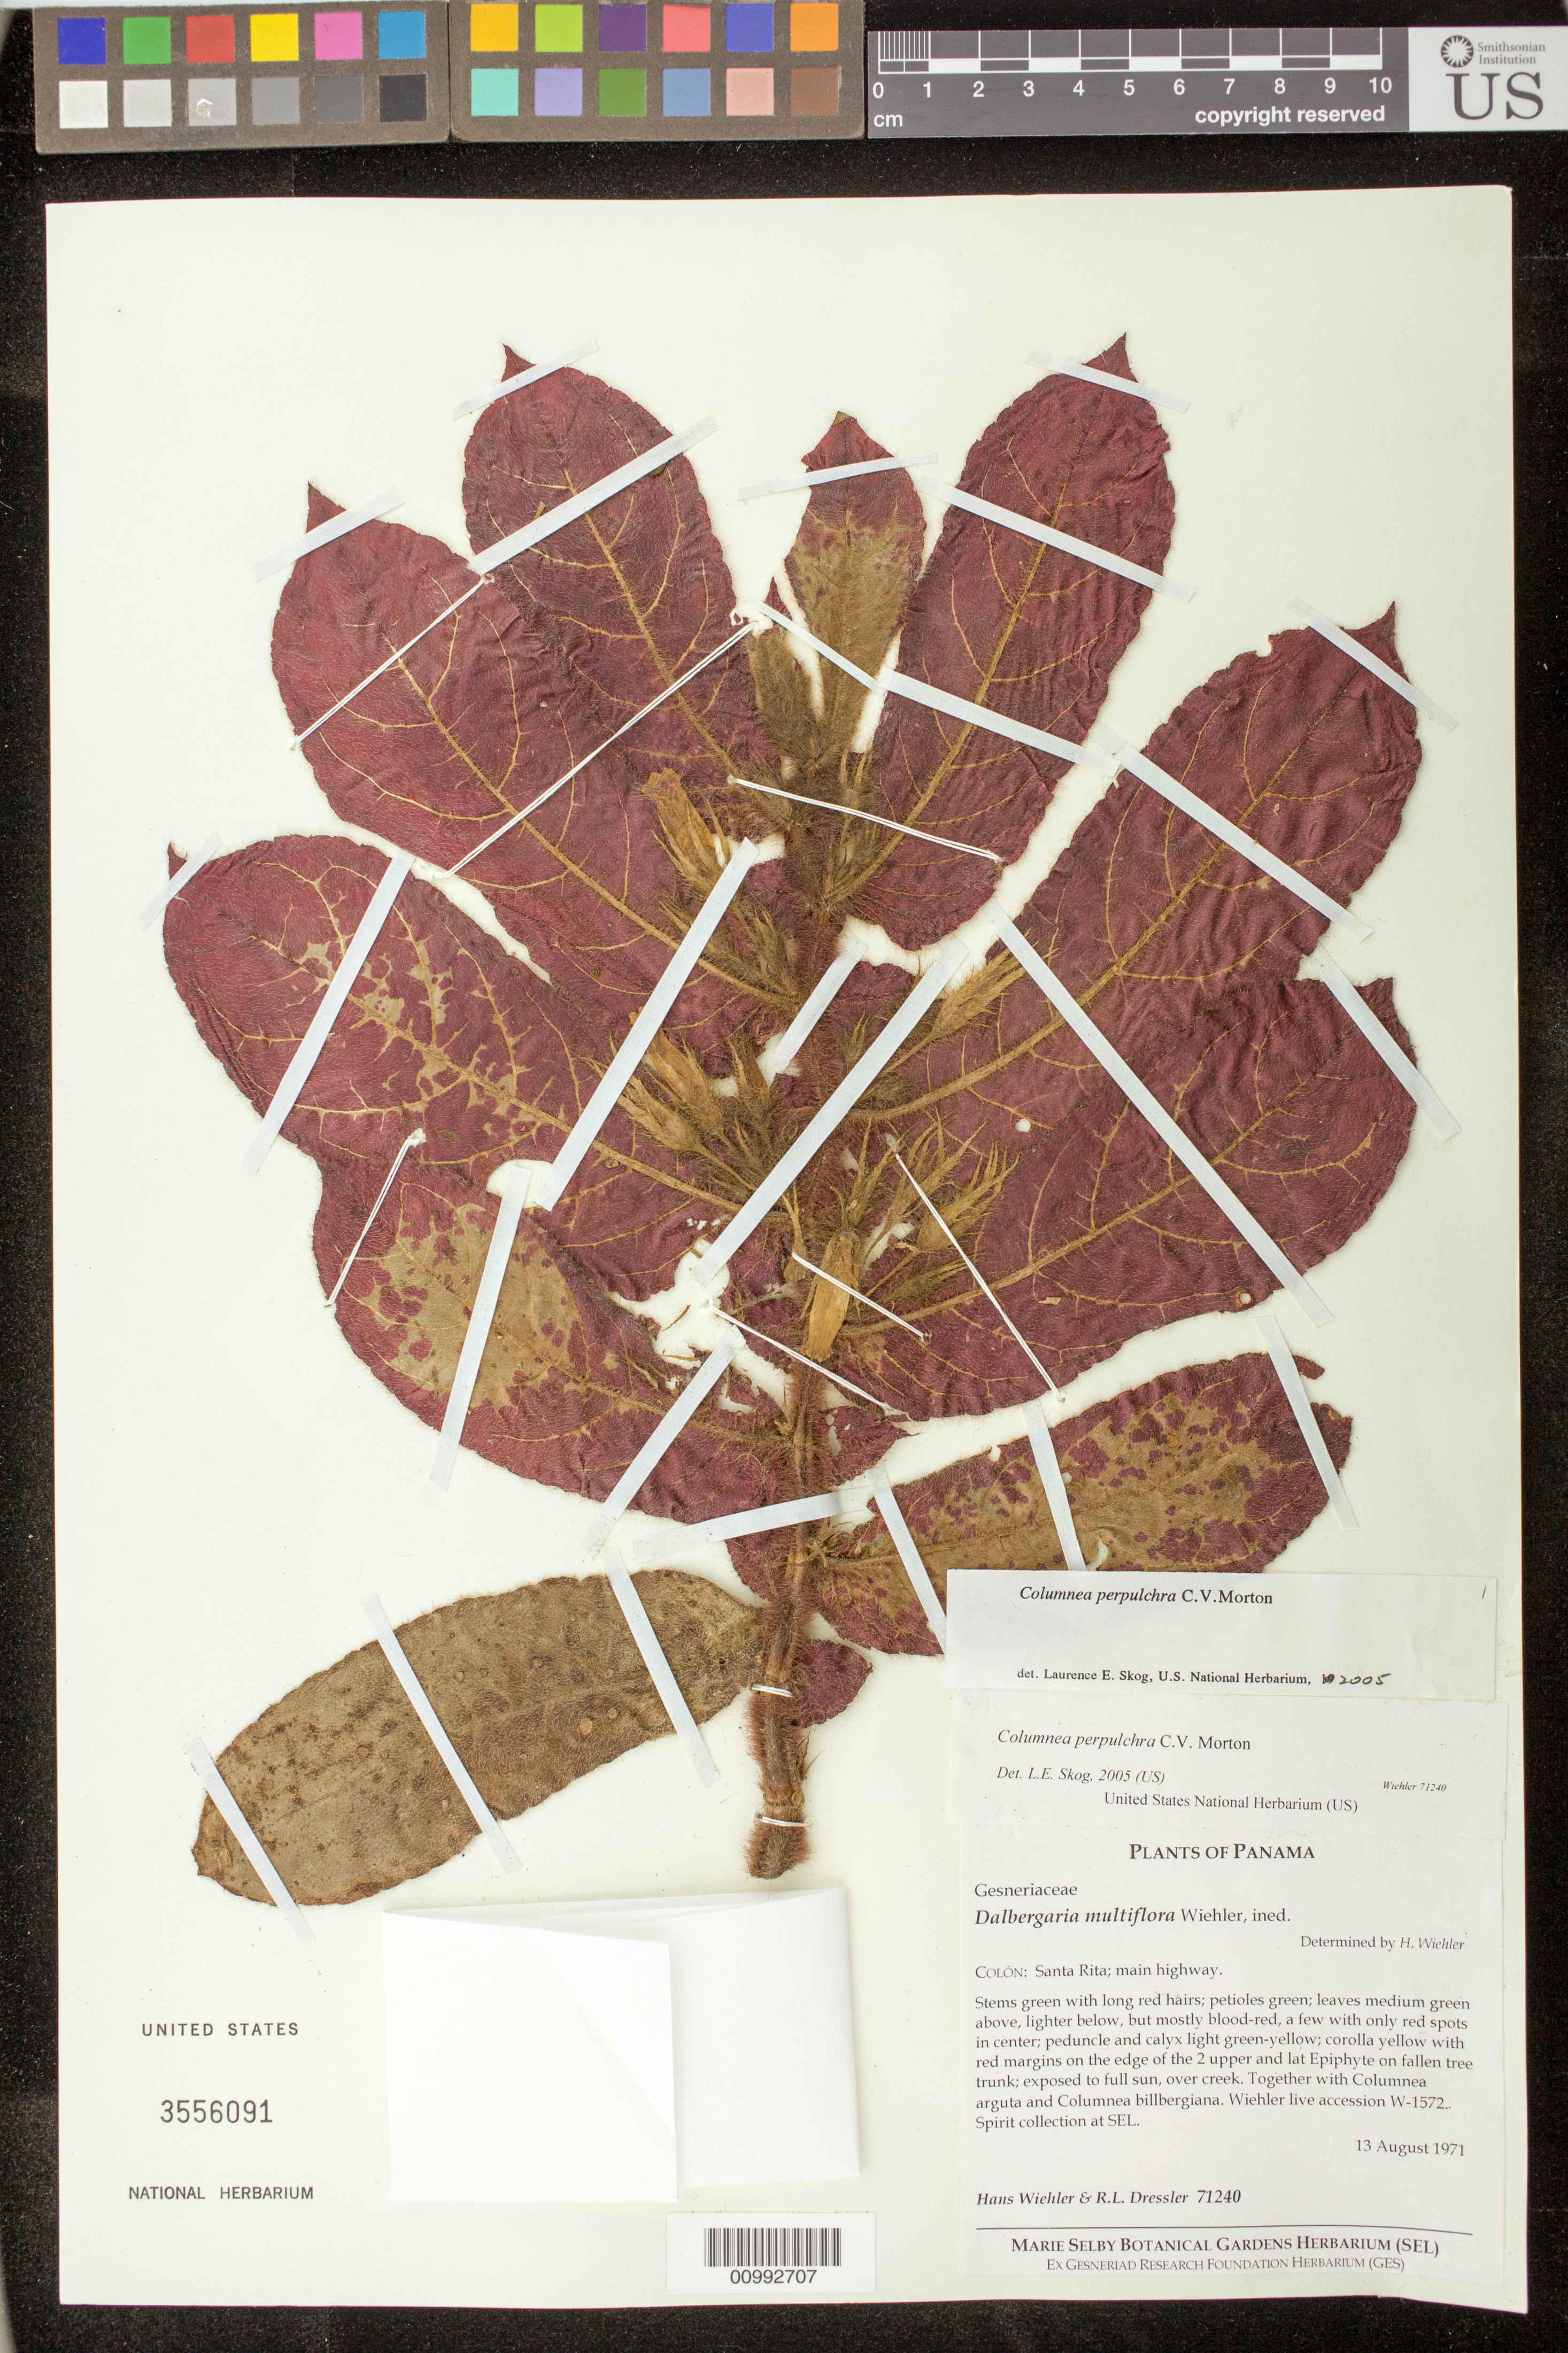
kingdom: Plantae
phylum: Tracheophyta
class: Magnoliopsida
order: Lamiales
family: Gesneriaceae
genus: Columnea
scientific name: Columnea perpulchra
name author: C.V. Morton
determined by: Skog, Laurence E.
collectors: H. J. Wiehler & R. Dressler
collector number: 71240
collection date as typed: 13 Aug 1971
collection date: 1971-08-13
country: Panama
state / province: Colón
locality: Colón: Santa Rita; main highway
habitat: exposed to full sun, over creek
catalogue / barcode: US 3556091